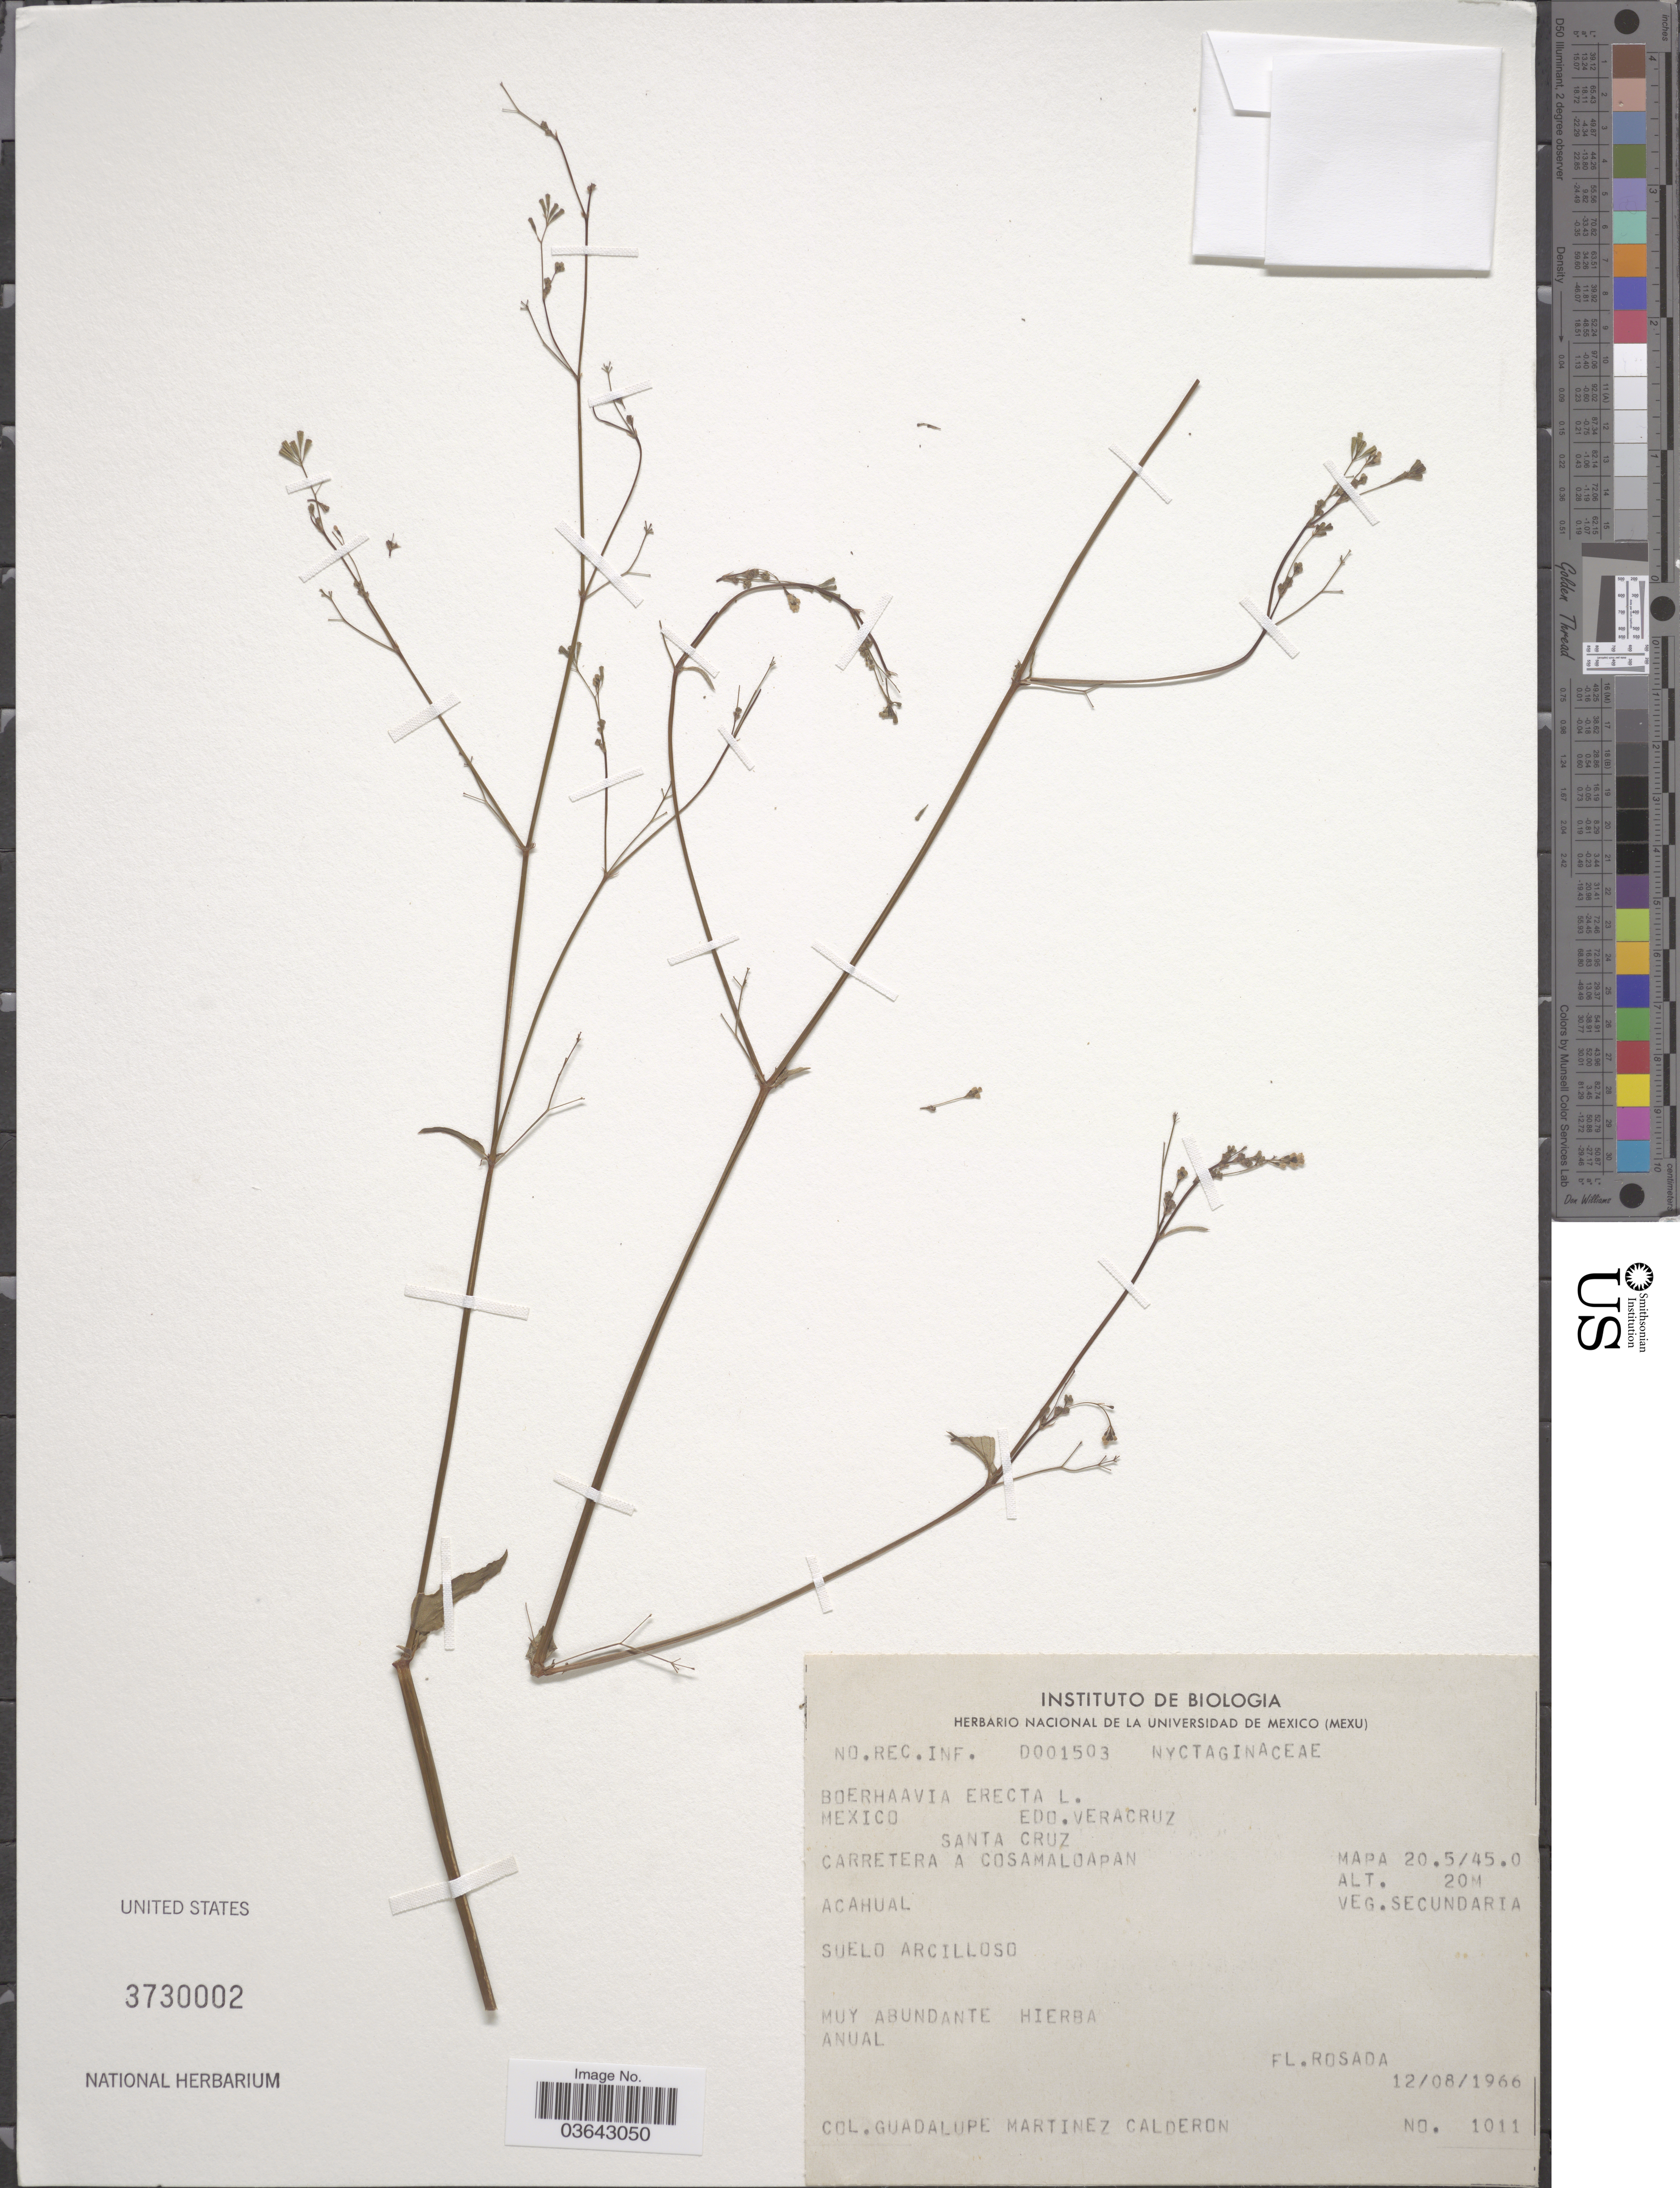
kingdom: Plantae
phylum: Tracheophyta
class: Magnoliopsida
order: Caryophyllales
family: Nyctaginaceae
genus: Boerhavia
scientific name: Boerhavia erecta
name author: L.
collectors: G. Martinez-C.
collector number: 1011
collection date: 1966-08-12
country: Mexico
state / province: Veracruz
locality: Edo. Veracruz. Santa Cruz. Carretera a Cosamaloapan. Mapa 20.5/45.0.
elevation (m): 20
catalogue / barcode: US 3730002